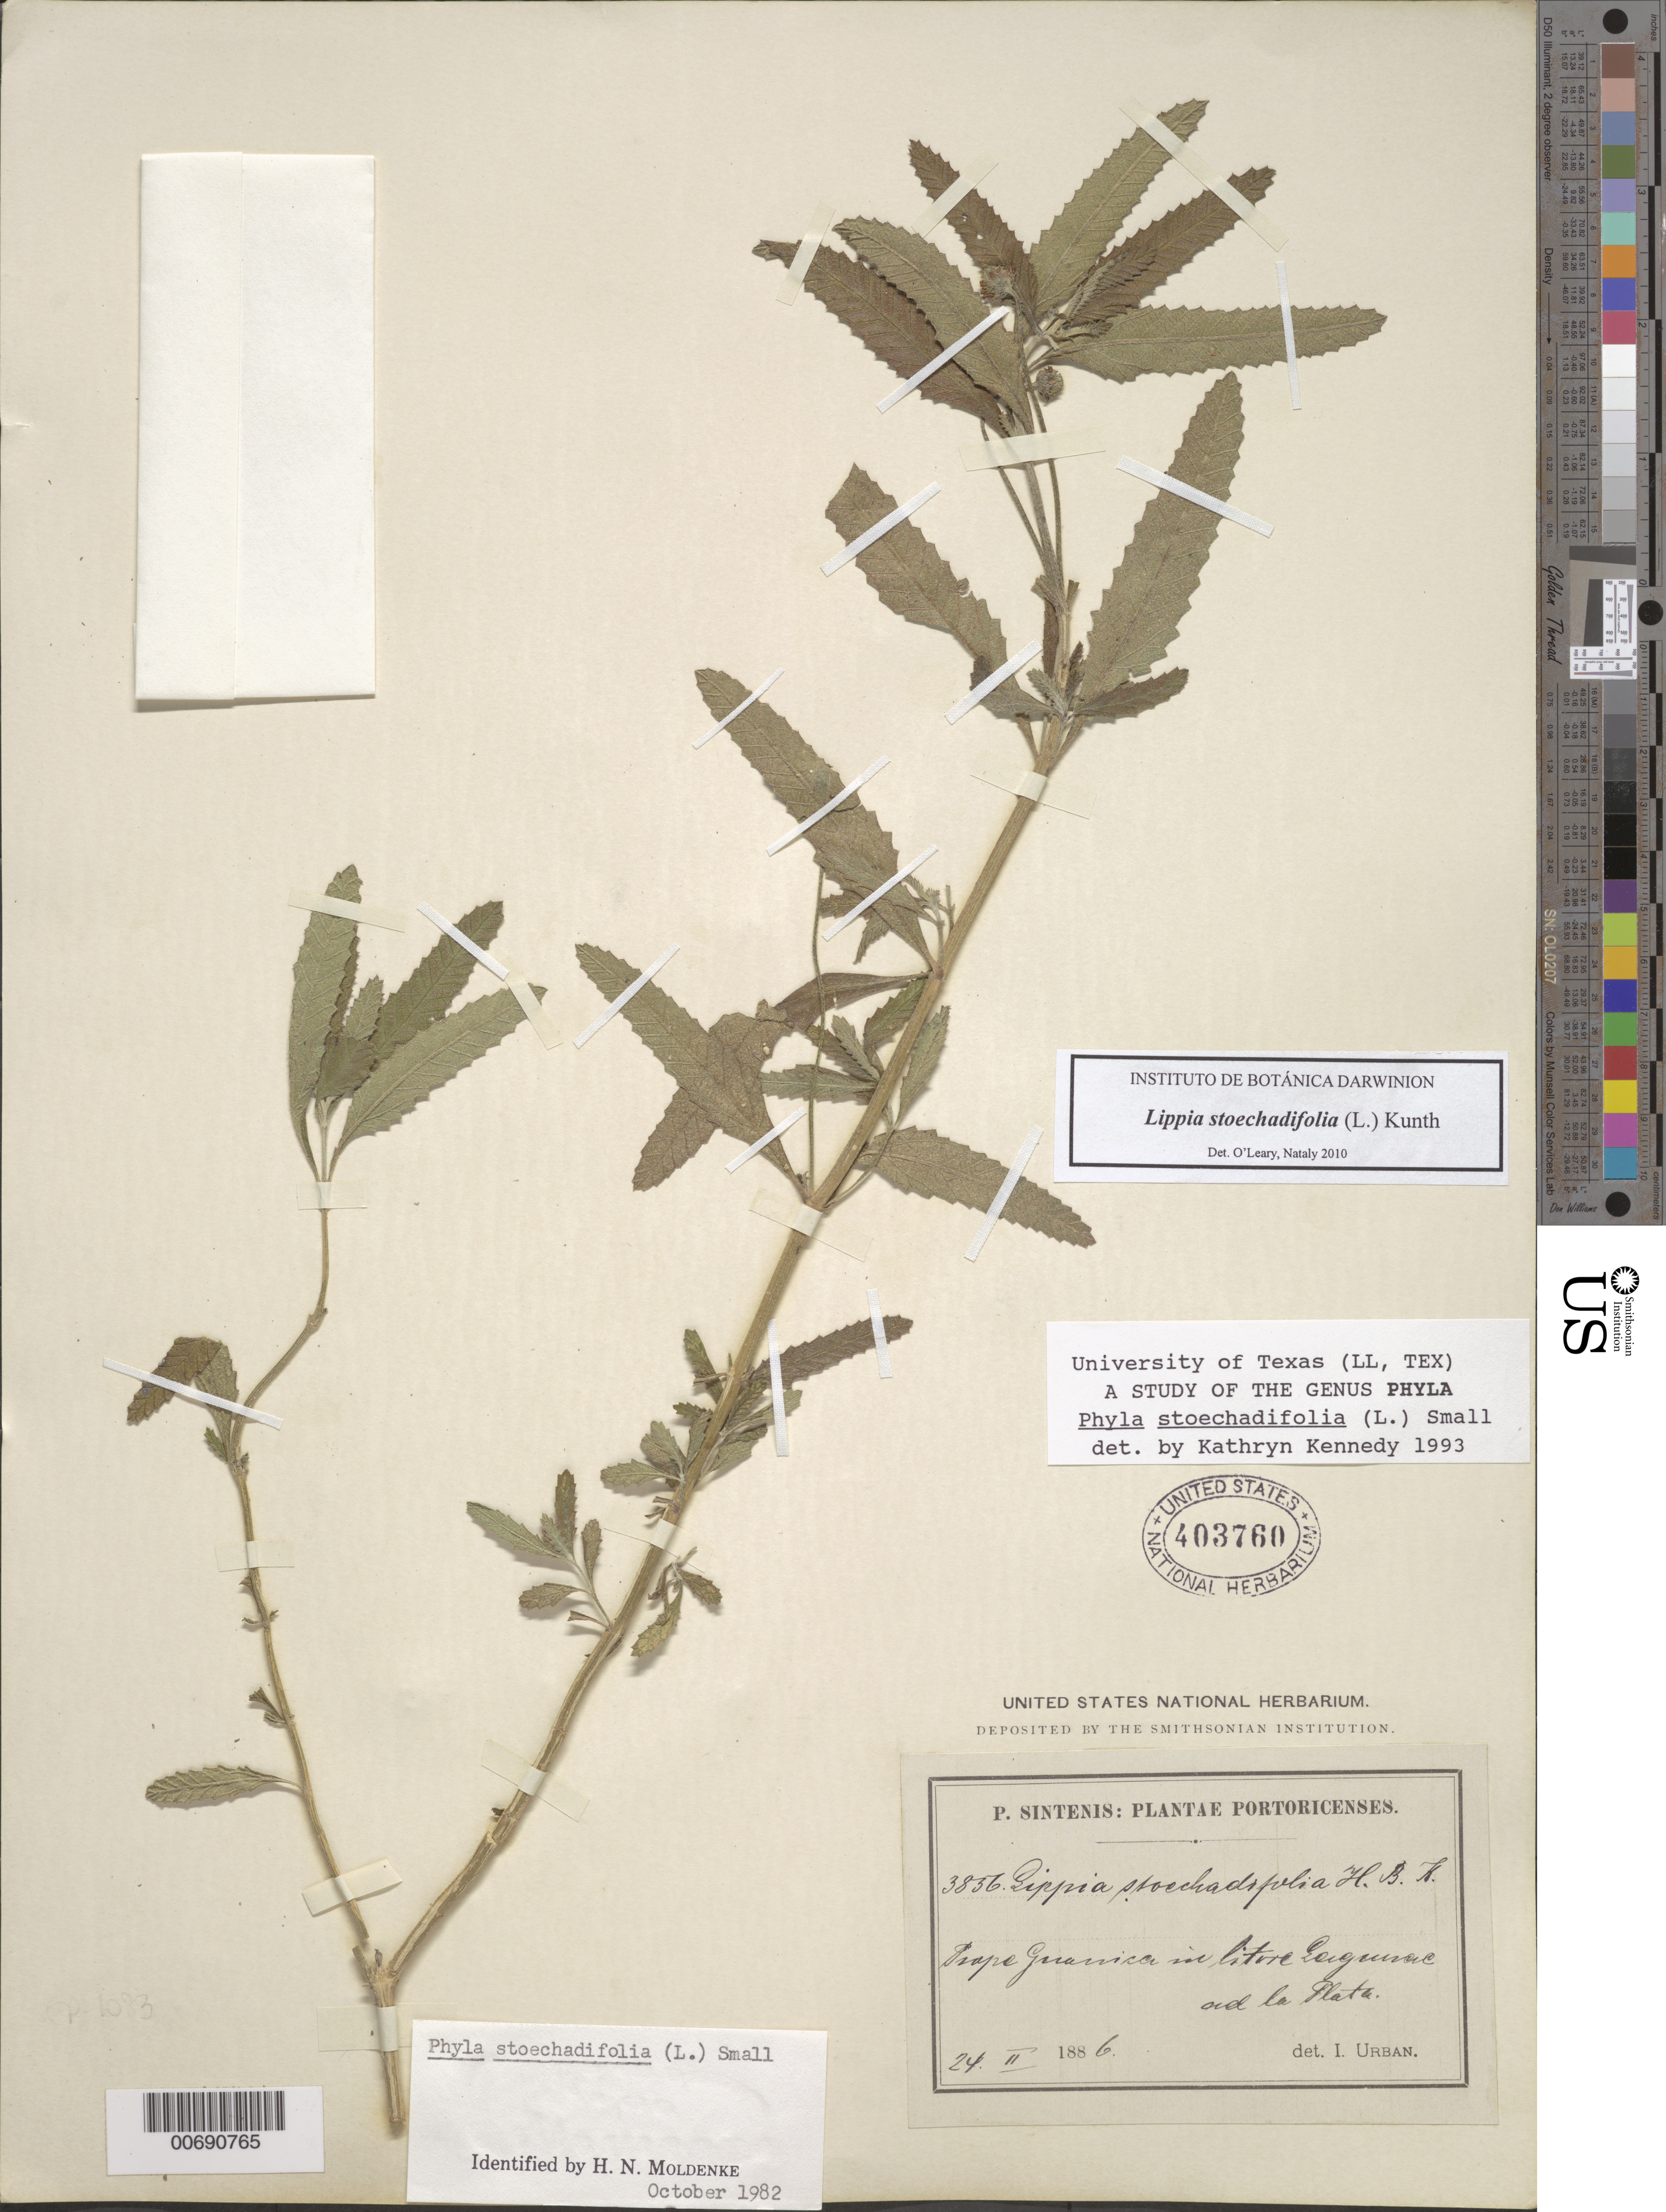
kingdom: Plantae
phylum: Tracheophyta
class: Magnoliopsida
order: Lamiales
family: Verbenaceae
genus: Lippia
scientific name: Lippia stoechadifolia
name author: (L.) Kunth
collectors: P. Sintenis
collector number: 3856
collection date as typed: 24 Feb 1886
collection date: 1886-02-24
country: Puerto Rico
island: Greater Antilles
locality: Prope Guanica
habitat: in litore Lagunae ad La Plata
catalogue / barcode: US 403760